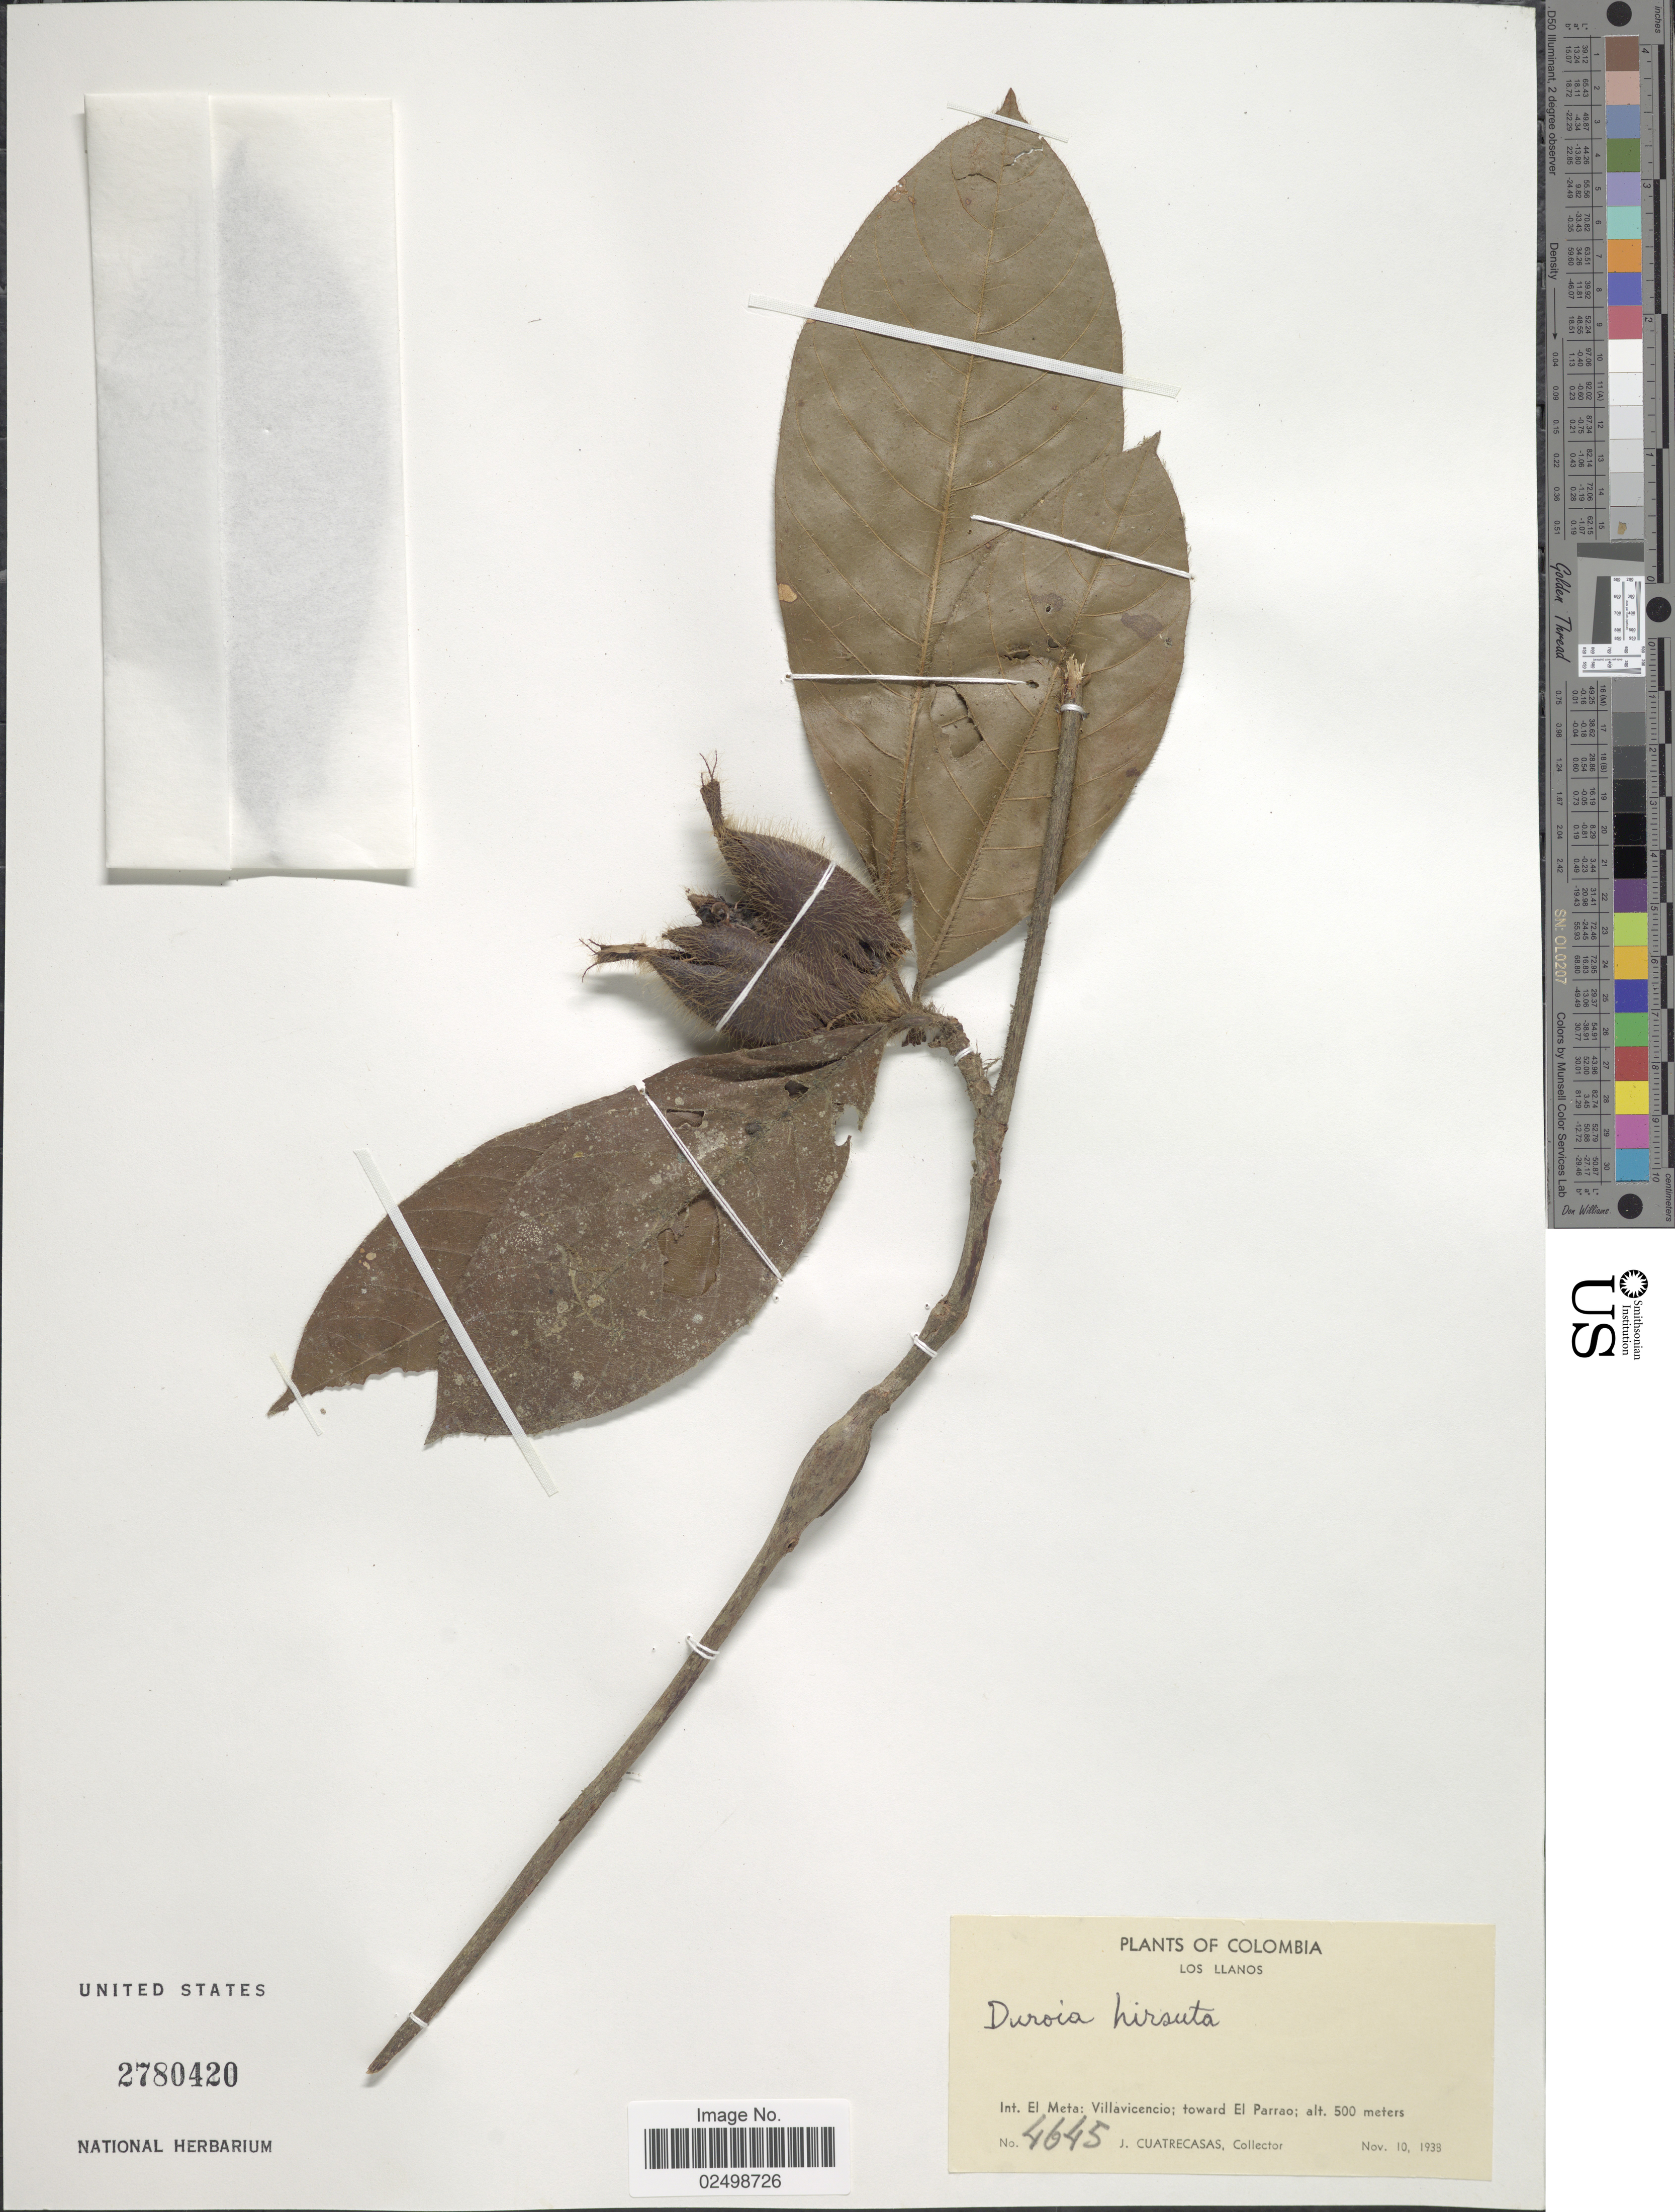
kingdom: Plantae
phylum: Tracheophyta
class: Magnoliopsida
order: Gentianales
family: Rubiaceae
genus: Duroia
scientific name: Duroia hirsuta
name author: (Poepp.) K. Schum.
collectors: J. Cuatrecasas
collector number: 4645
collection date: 1938-11-10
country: Colombia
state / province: Meta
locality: Los Llanos. Int. El Meta: Villavicencio; toward El Parrao.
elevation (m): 500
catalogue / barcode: US 2780420